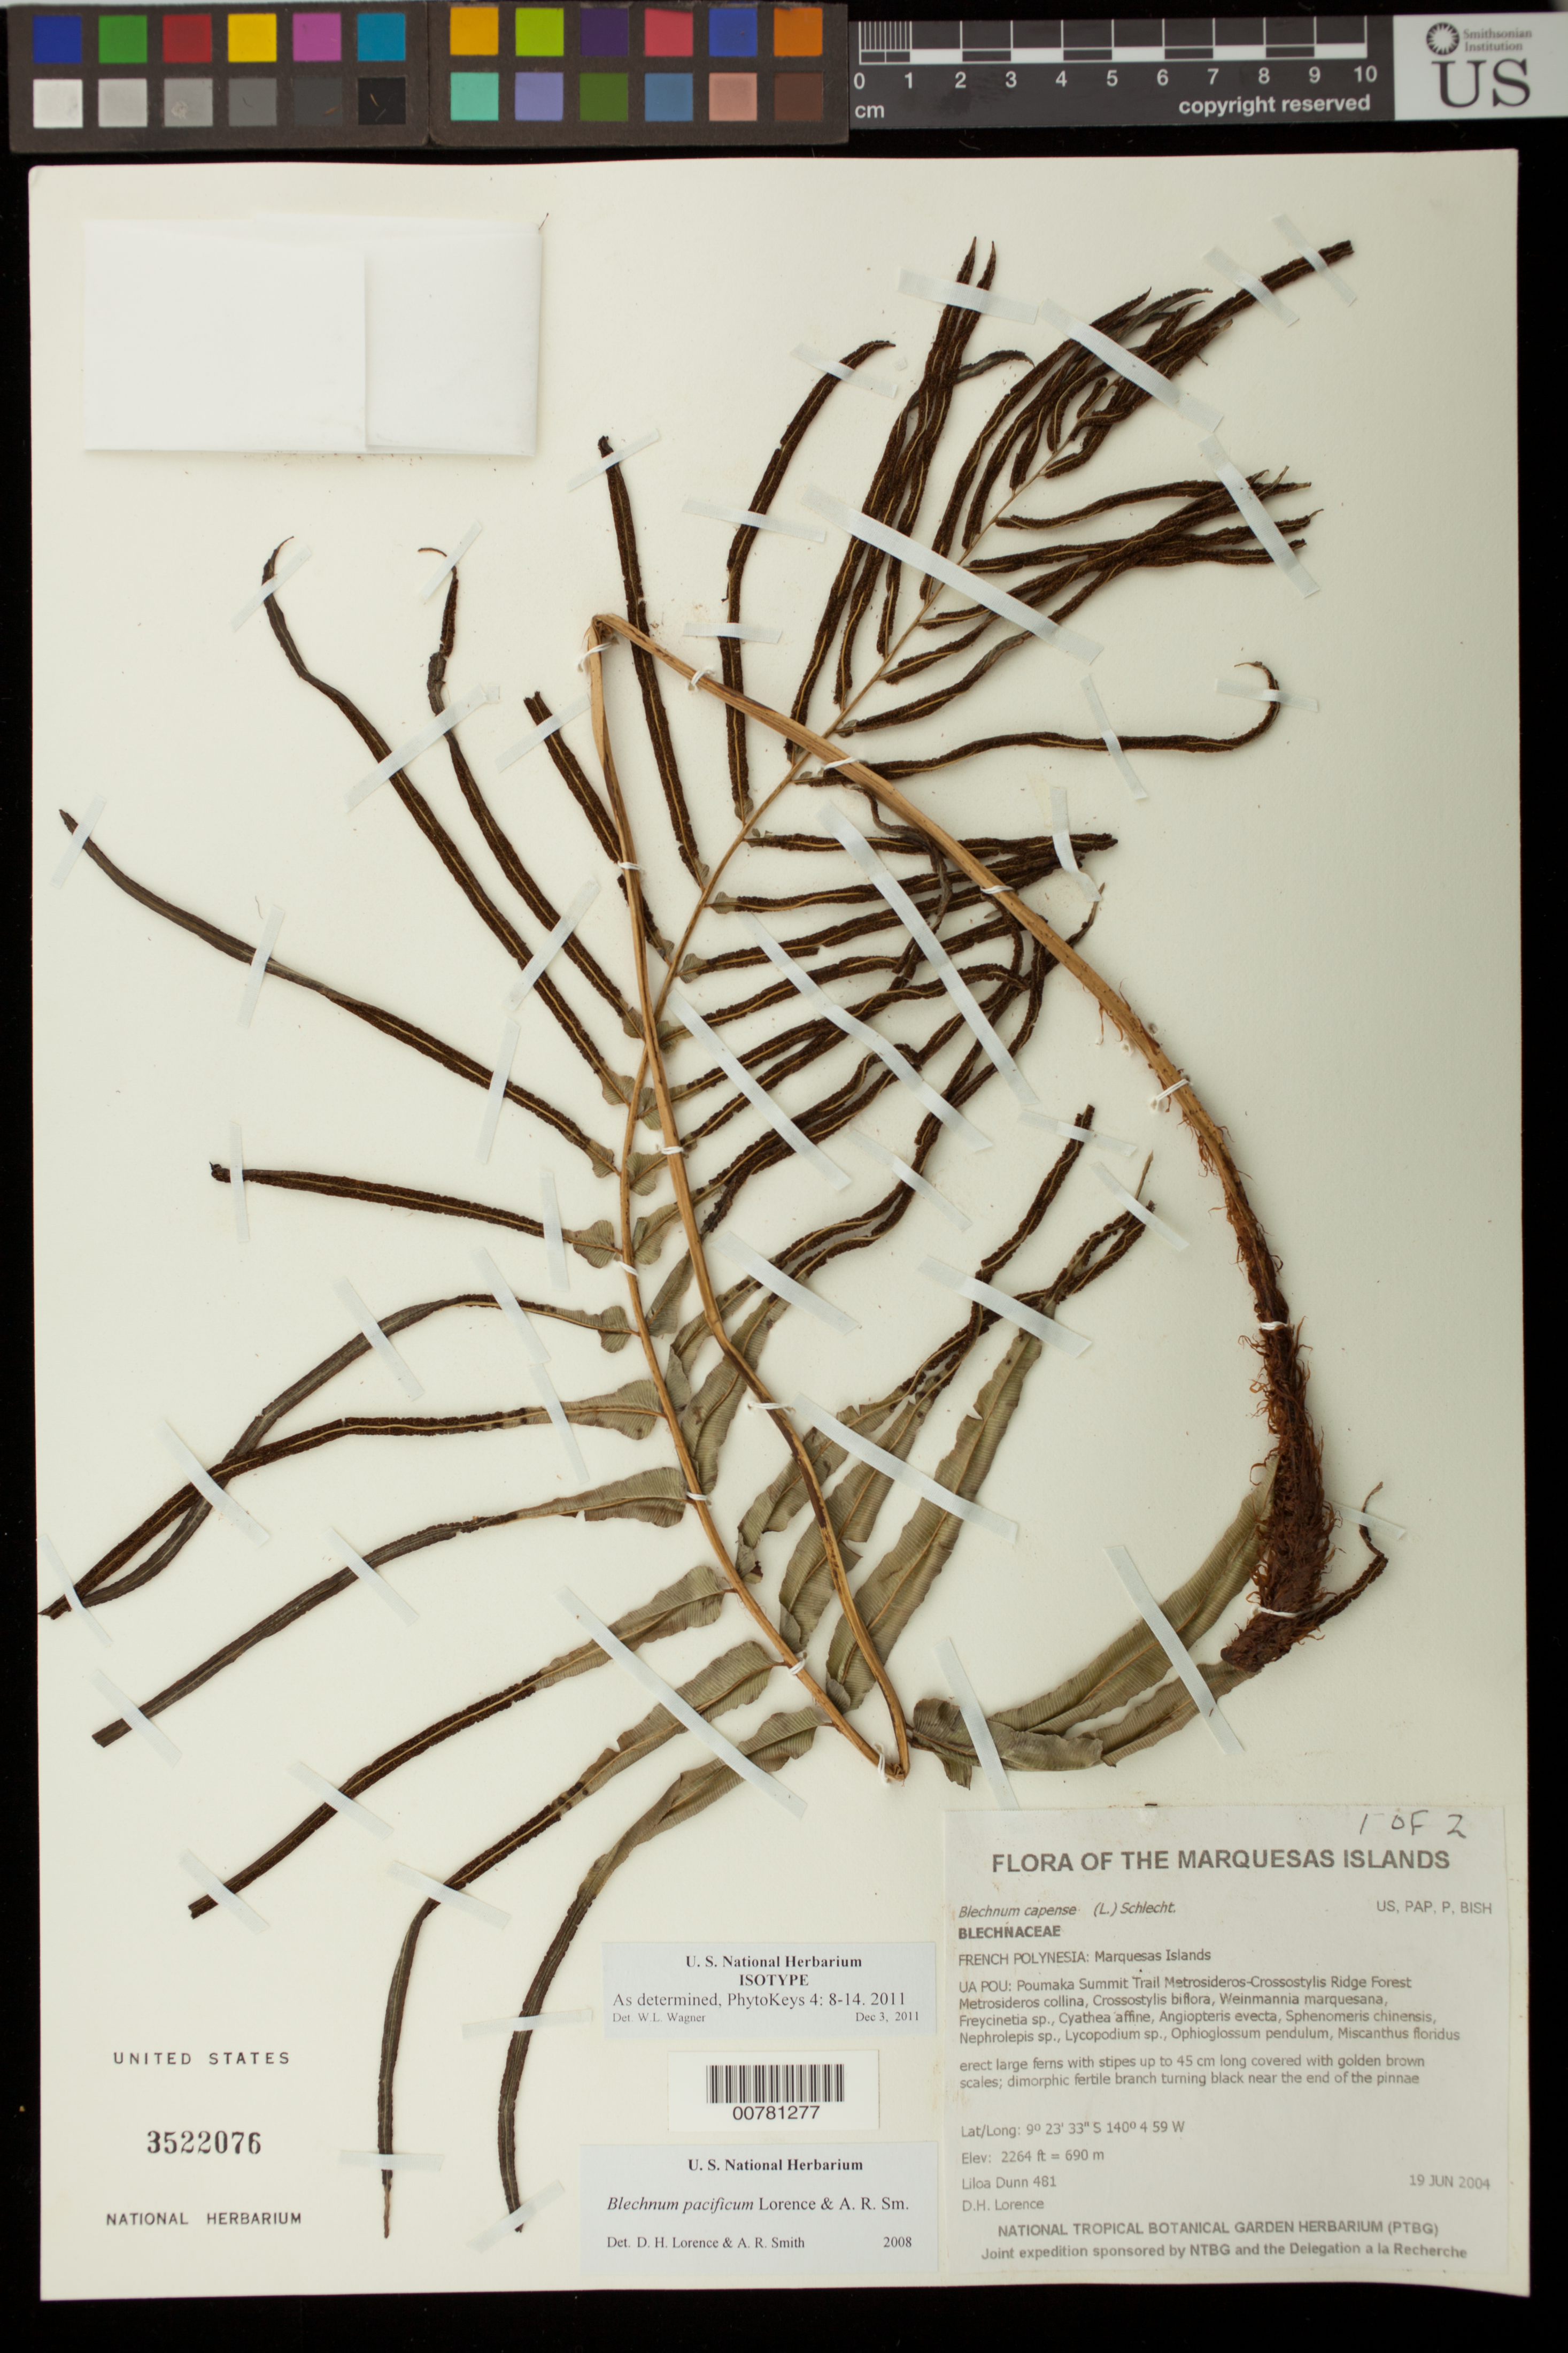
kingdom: Plantae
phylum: Tracheophyta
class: Polypodiopsida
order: Polypodiales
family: Blechnaceae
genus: Blechnum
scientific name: Blechnum pacificum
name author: Lorence & A.R. Sm.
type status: Isotype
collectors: L. Dunn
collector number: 481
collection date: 2004-06-19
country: French Polynesia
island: Ua Pou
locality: UA POU: Poumaka Summit Trail.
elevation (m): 690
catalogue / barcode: US 3522076